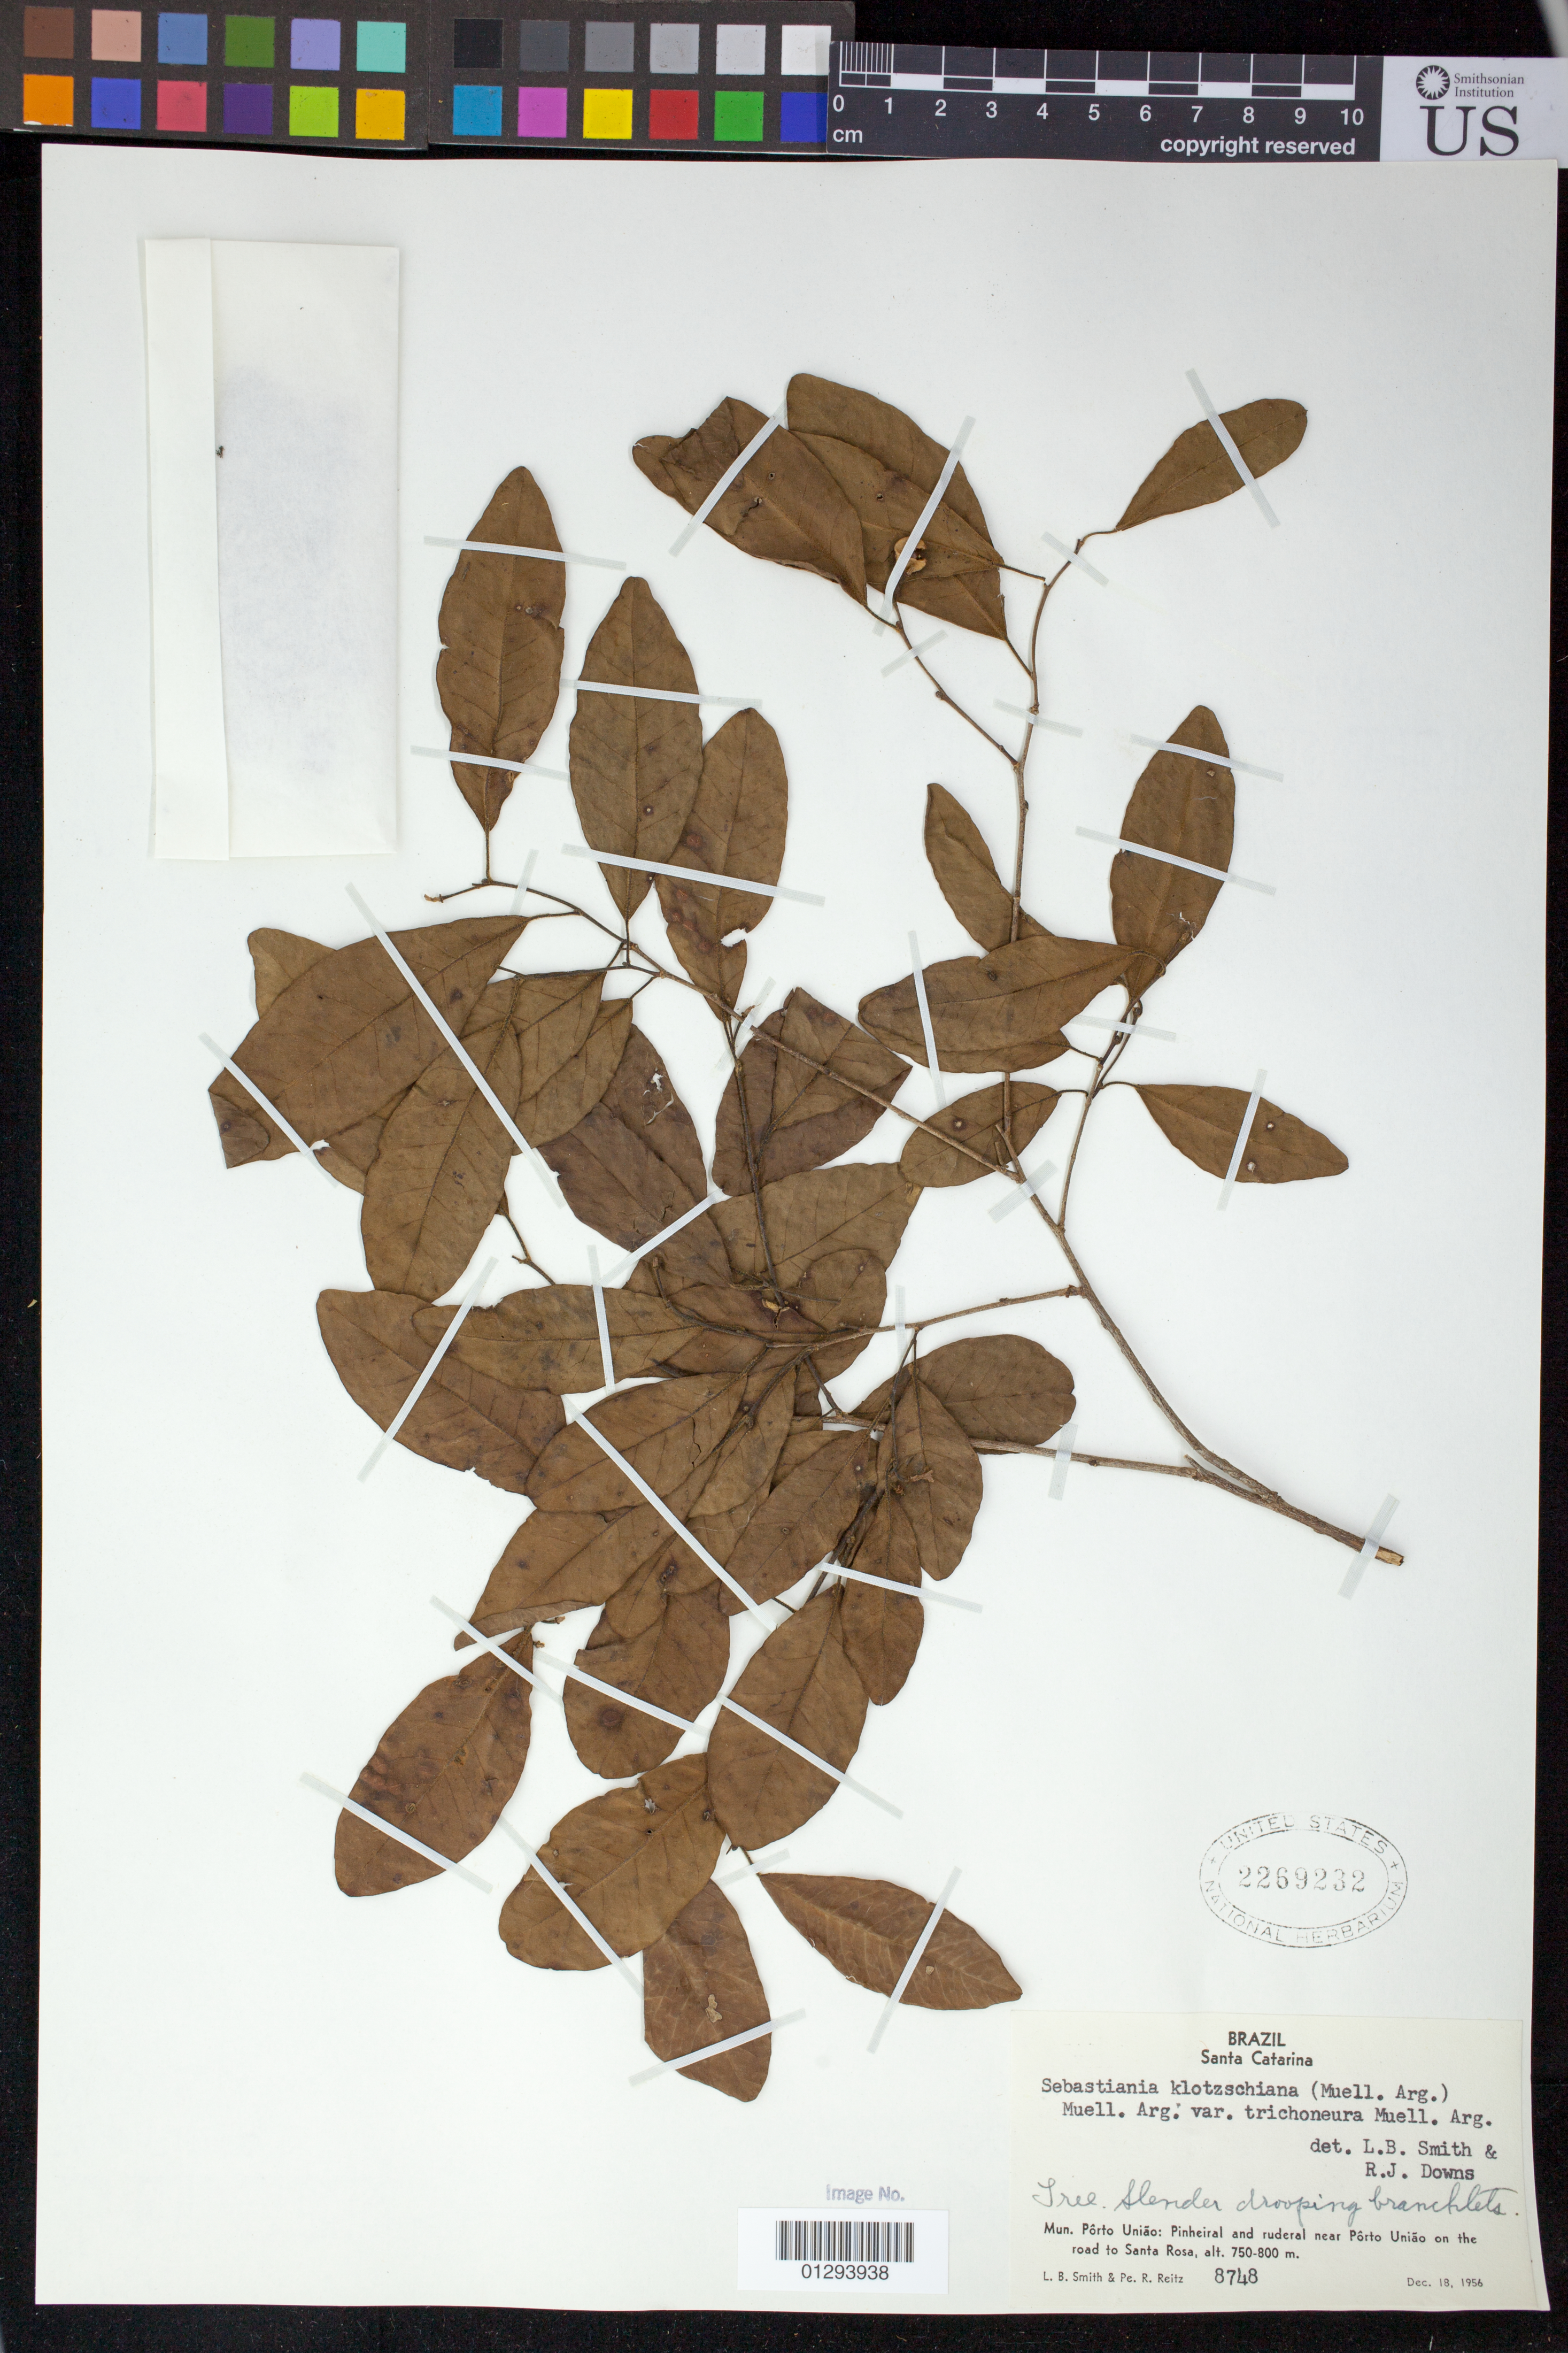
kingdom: Plantae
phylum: Tracheophyta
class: Magnoliopsida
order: Malpighiales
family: Euphorbiaceae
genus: Sebastiania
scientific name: Sebastiania commersoniana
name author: (Baill.) L.B. Sm. & Downs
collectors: L. Smith & R. Reitz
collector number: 8748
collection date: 1956-12-18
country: Brazil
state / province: Santa Catarina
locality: Mun. Porto Uniao: Pinheiral and ruderal near Porto Uniao on the road to Santa Rosa.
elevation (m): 750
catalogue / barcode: US 2269232